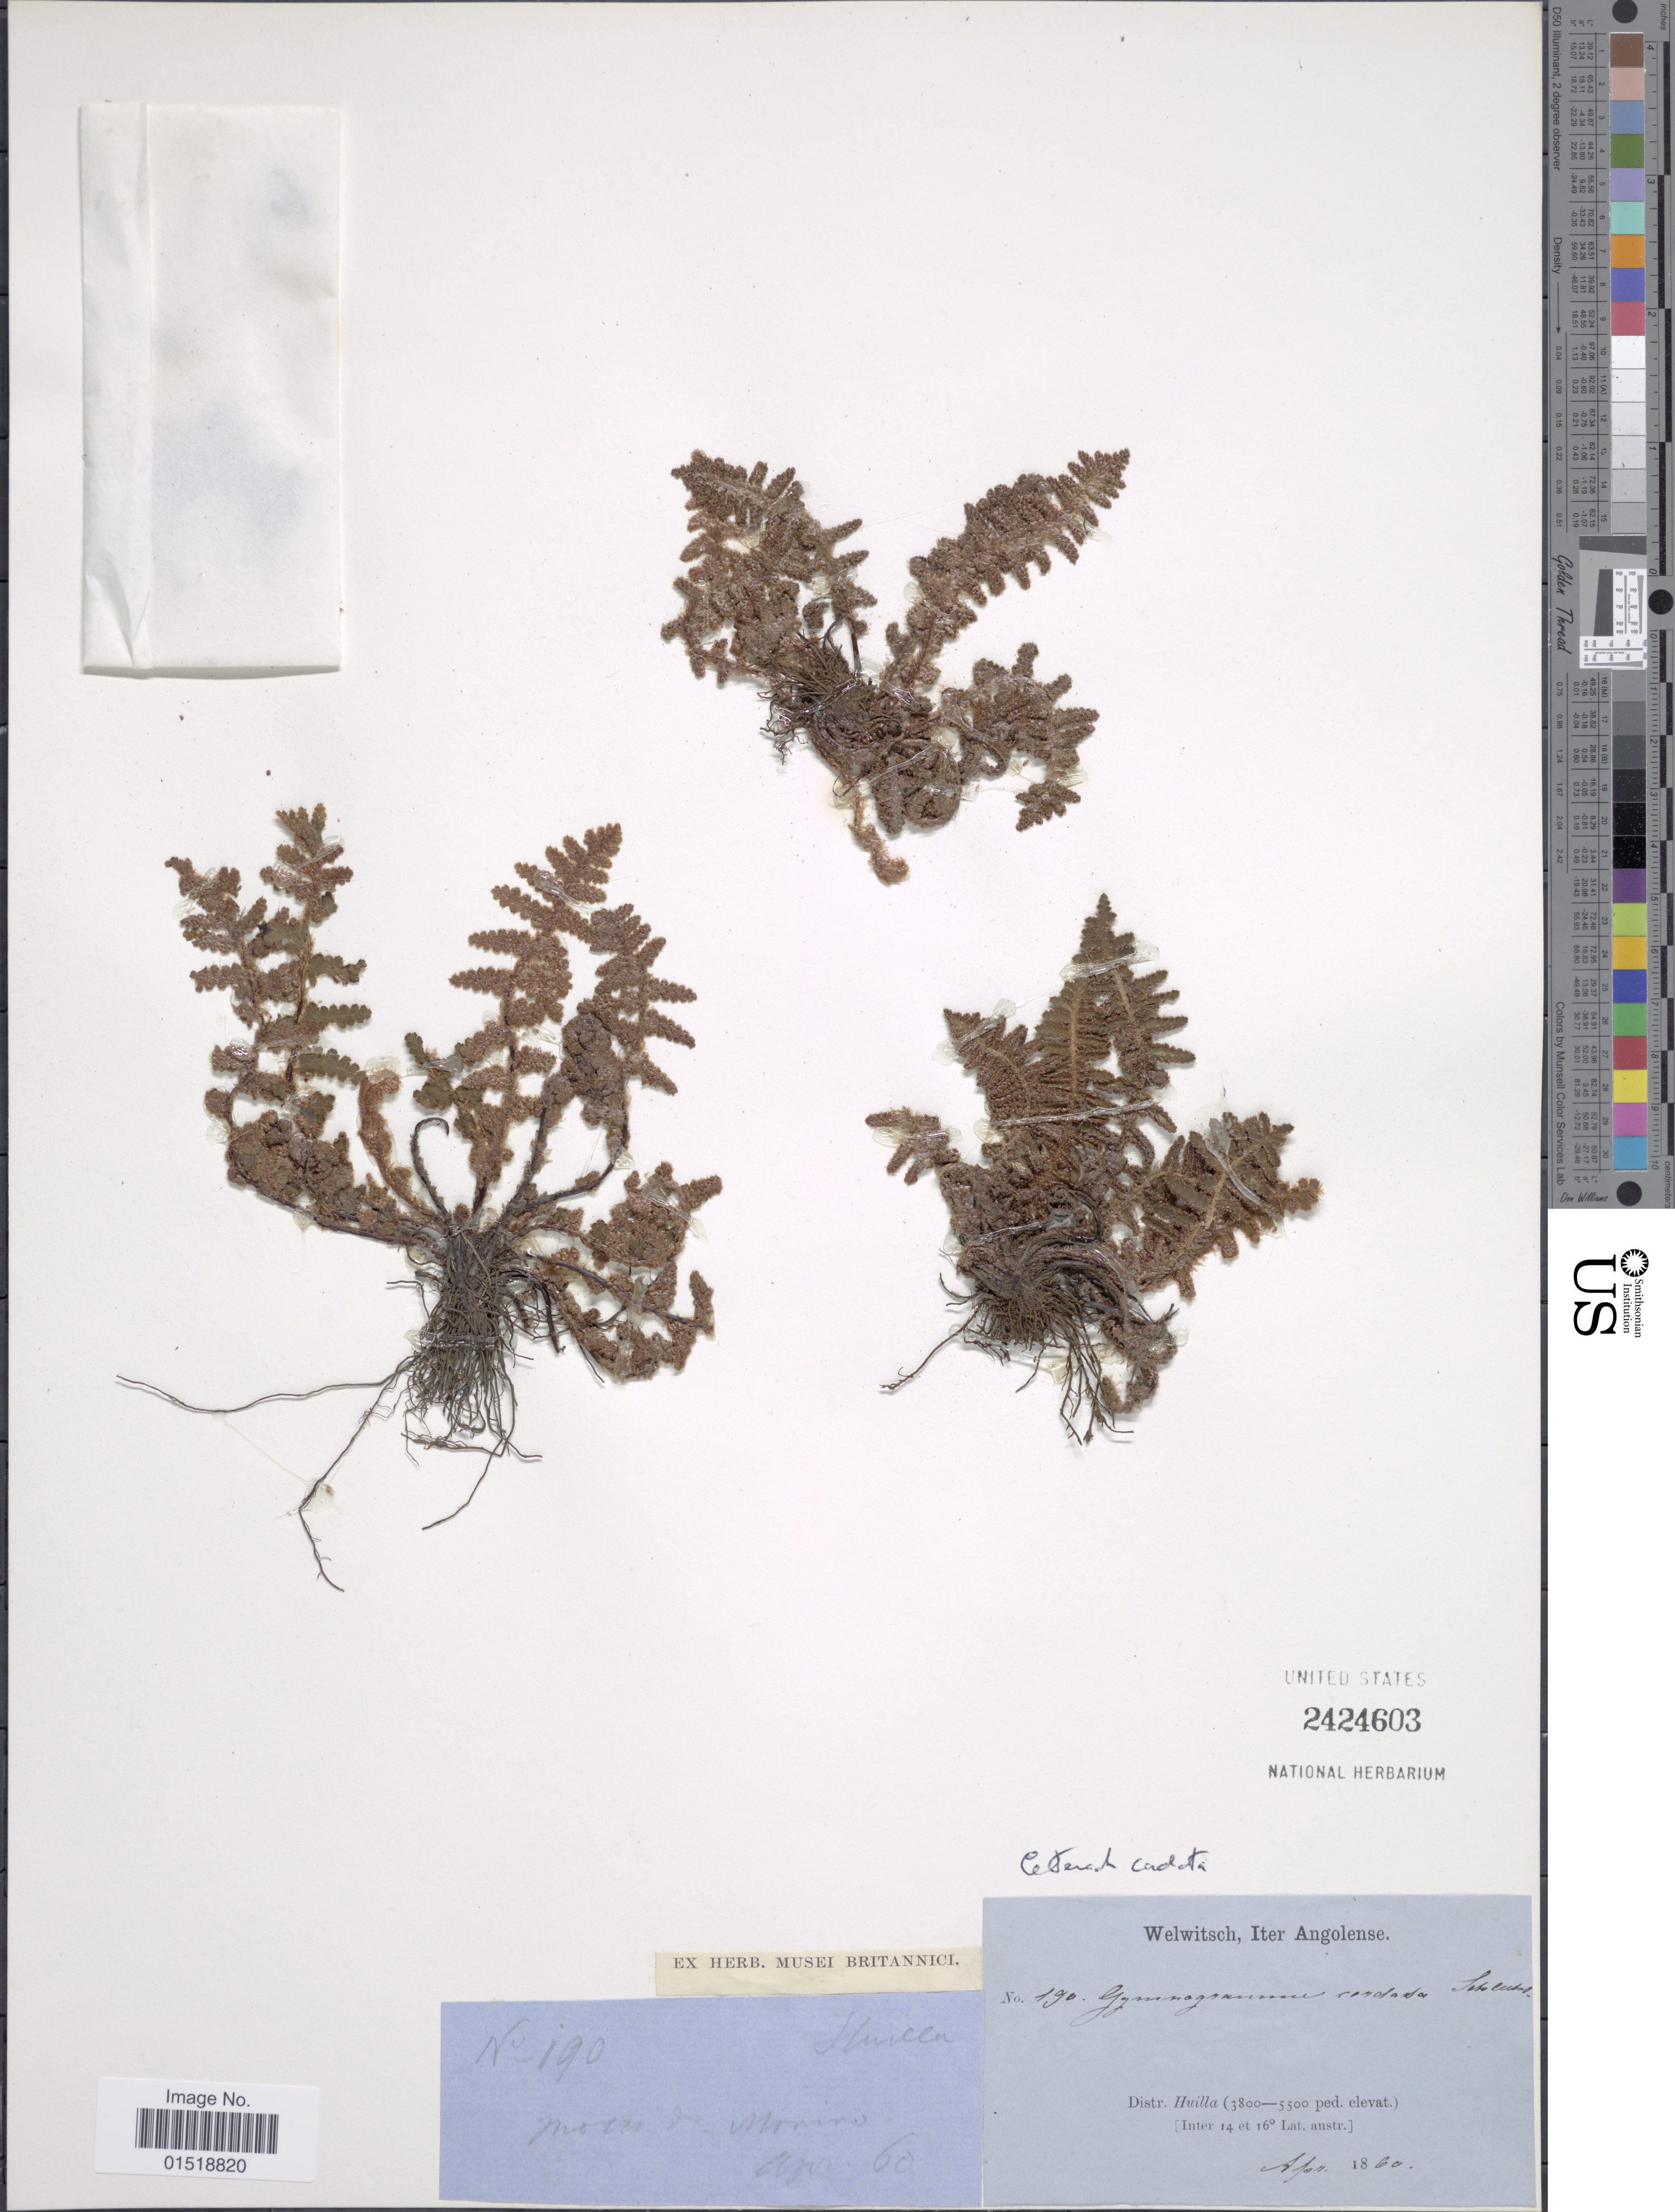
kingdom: Plantae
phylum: Tracheophyta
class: Polypodiopsida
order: Polypodiales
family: Aspleniaceae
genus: Asplenium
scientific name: Asplenium cordatum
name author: (Thunb.) Sw.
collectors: -. Welwitsch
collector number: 190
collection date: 1860-04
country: Angola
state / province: Huila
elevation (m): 1158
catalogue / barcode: US 2424603